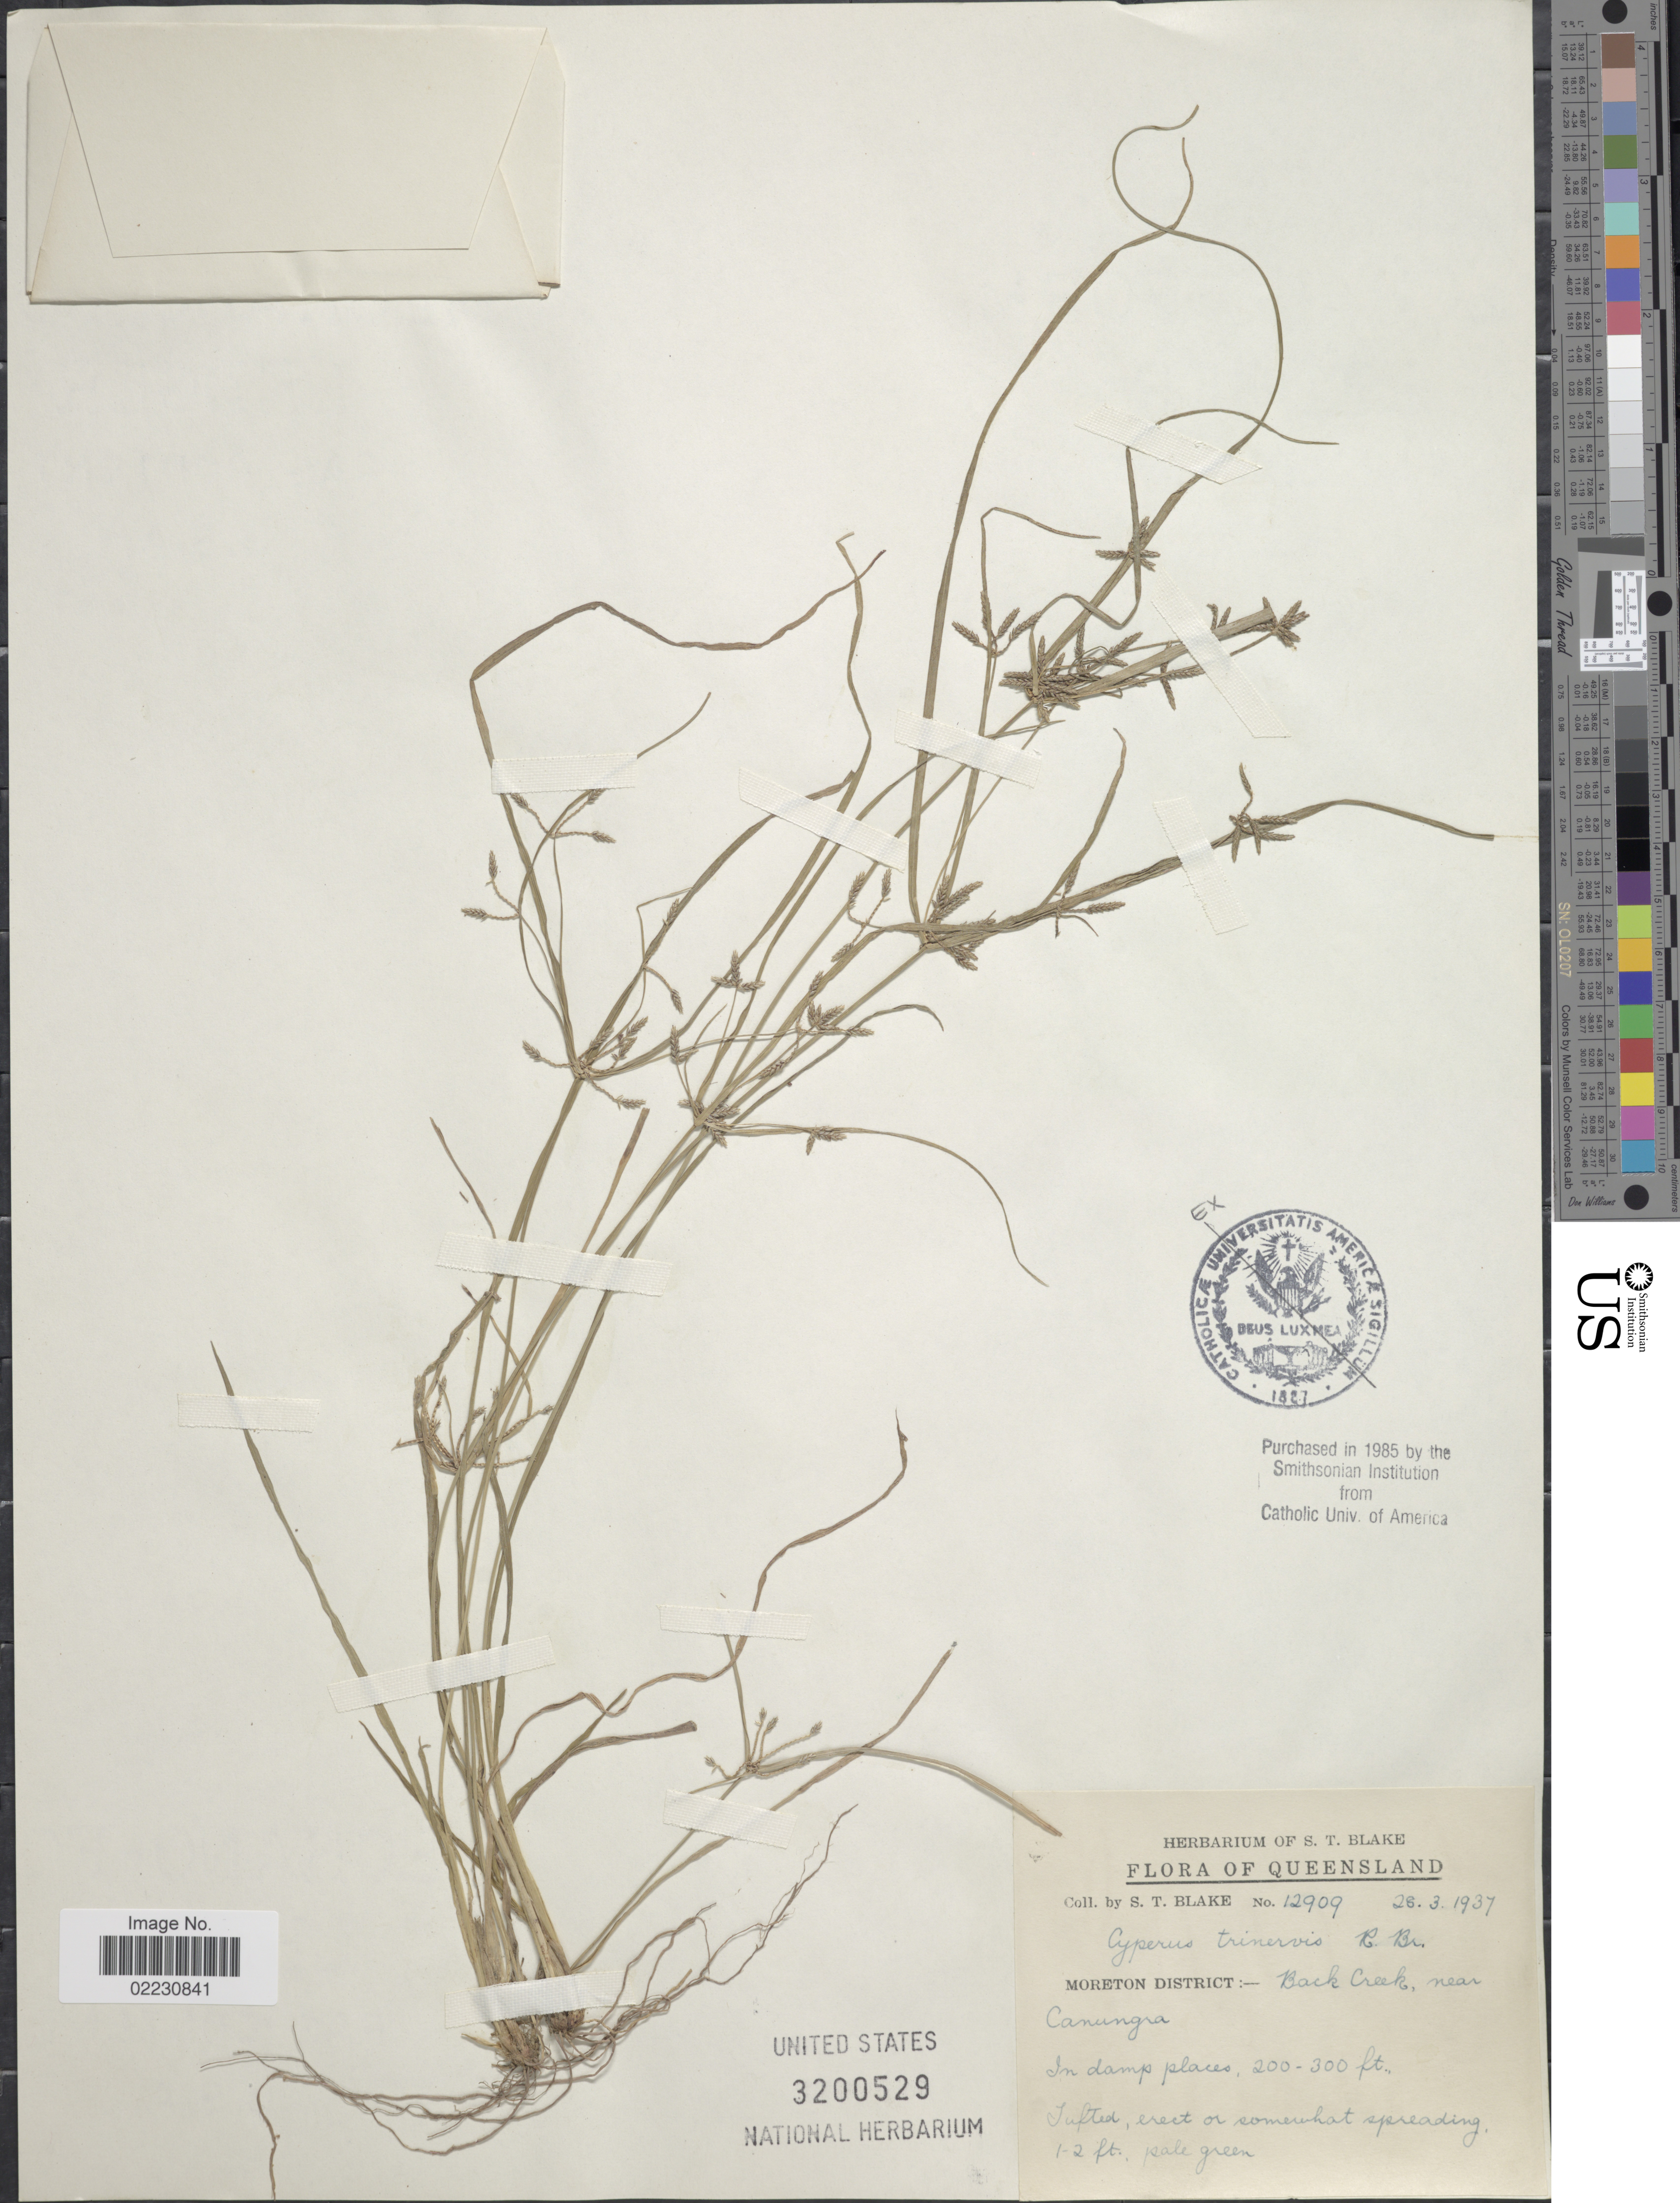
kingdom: Plantae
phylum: Tracheophyta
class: Liliopsida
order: Poales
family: Cyperaceae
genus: Cyperus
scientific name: Cyperus trinervis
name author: R. Br.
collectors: S. T. Blake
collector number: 12909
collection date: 1937-03-28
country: Australia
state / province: Queensland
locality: Moreton District, Back Creek, near Canungra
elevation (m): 61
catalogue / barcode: US 3200529